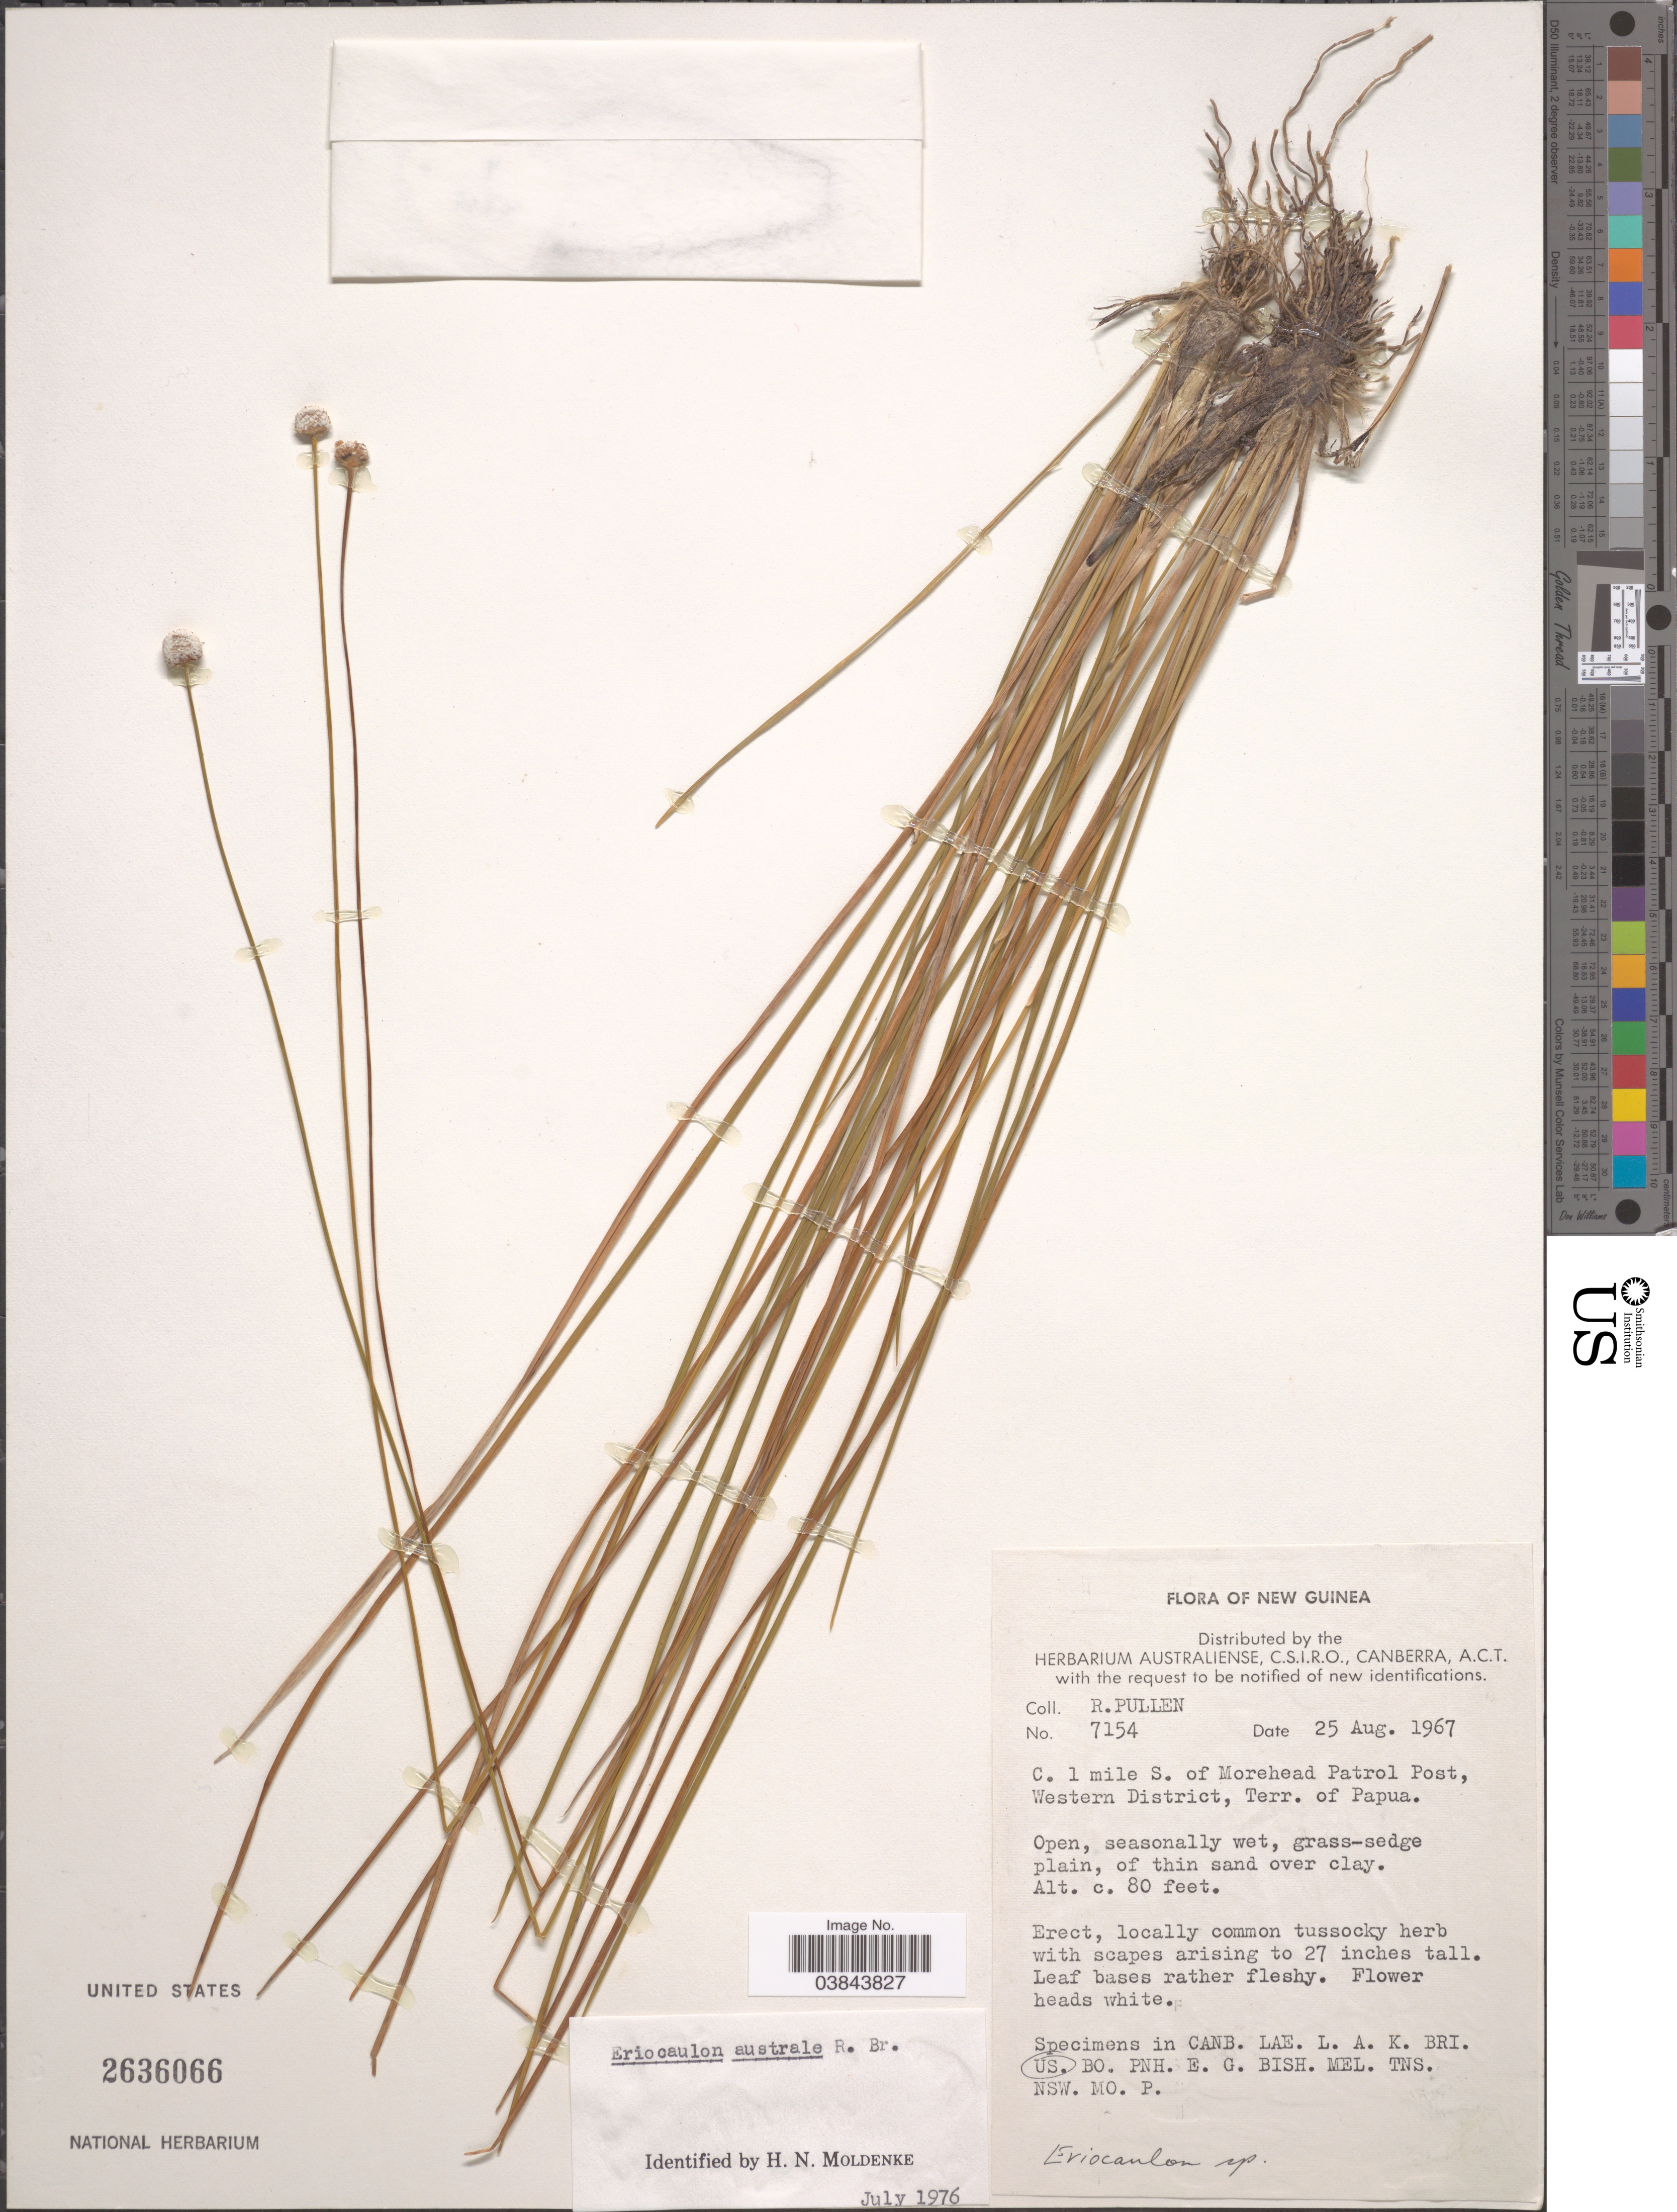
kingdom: Plantae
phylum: Tracheophyta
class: Liliopsida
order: Poales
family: Eriocaulaceae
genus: Eriocaulon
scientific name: Eriocaulon australe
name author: R. Br.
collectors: R. Pullen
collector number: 7154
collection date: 1967-08-25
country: Papua New Guinea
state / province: Manus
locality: New Guinea. c. 1 mile S. of Morehead Patrol Post, Western District, Terr. of Papua.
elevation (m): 24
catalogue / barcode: US 2636066